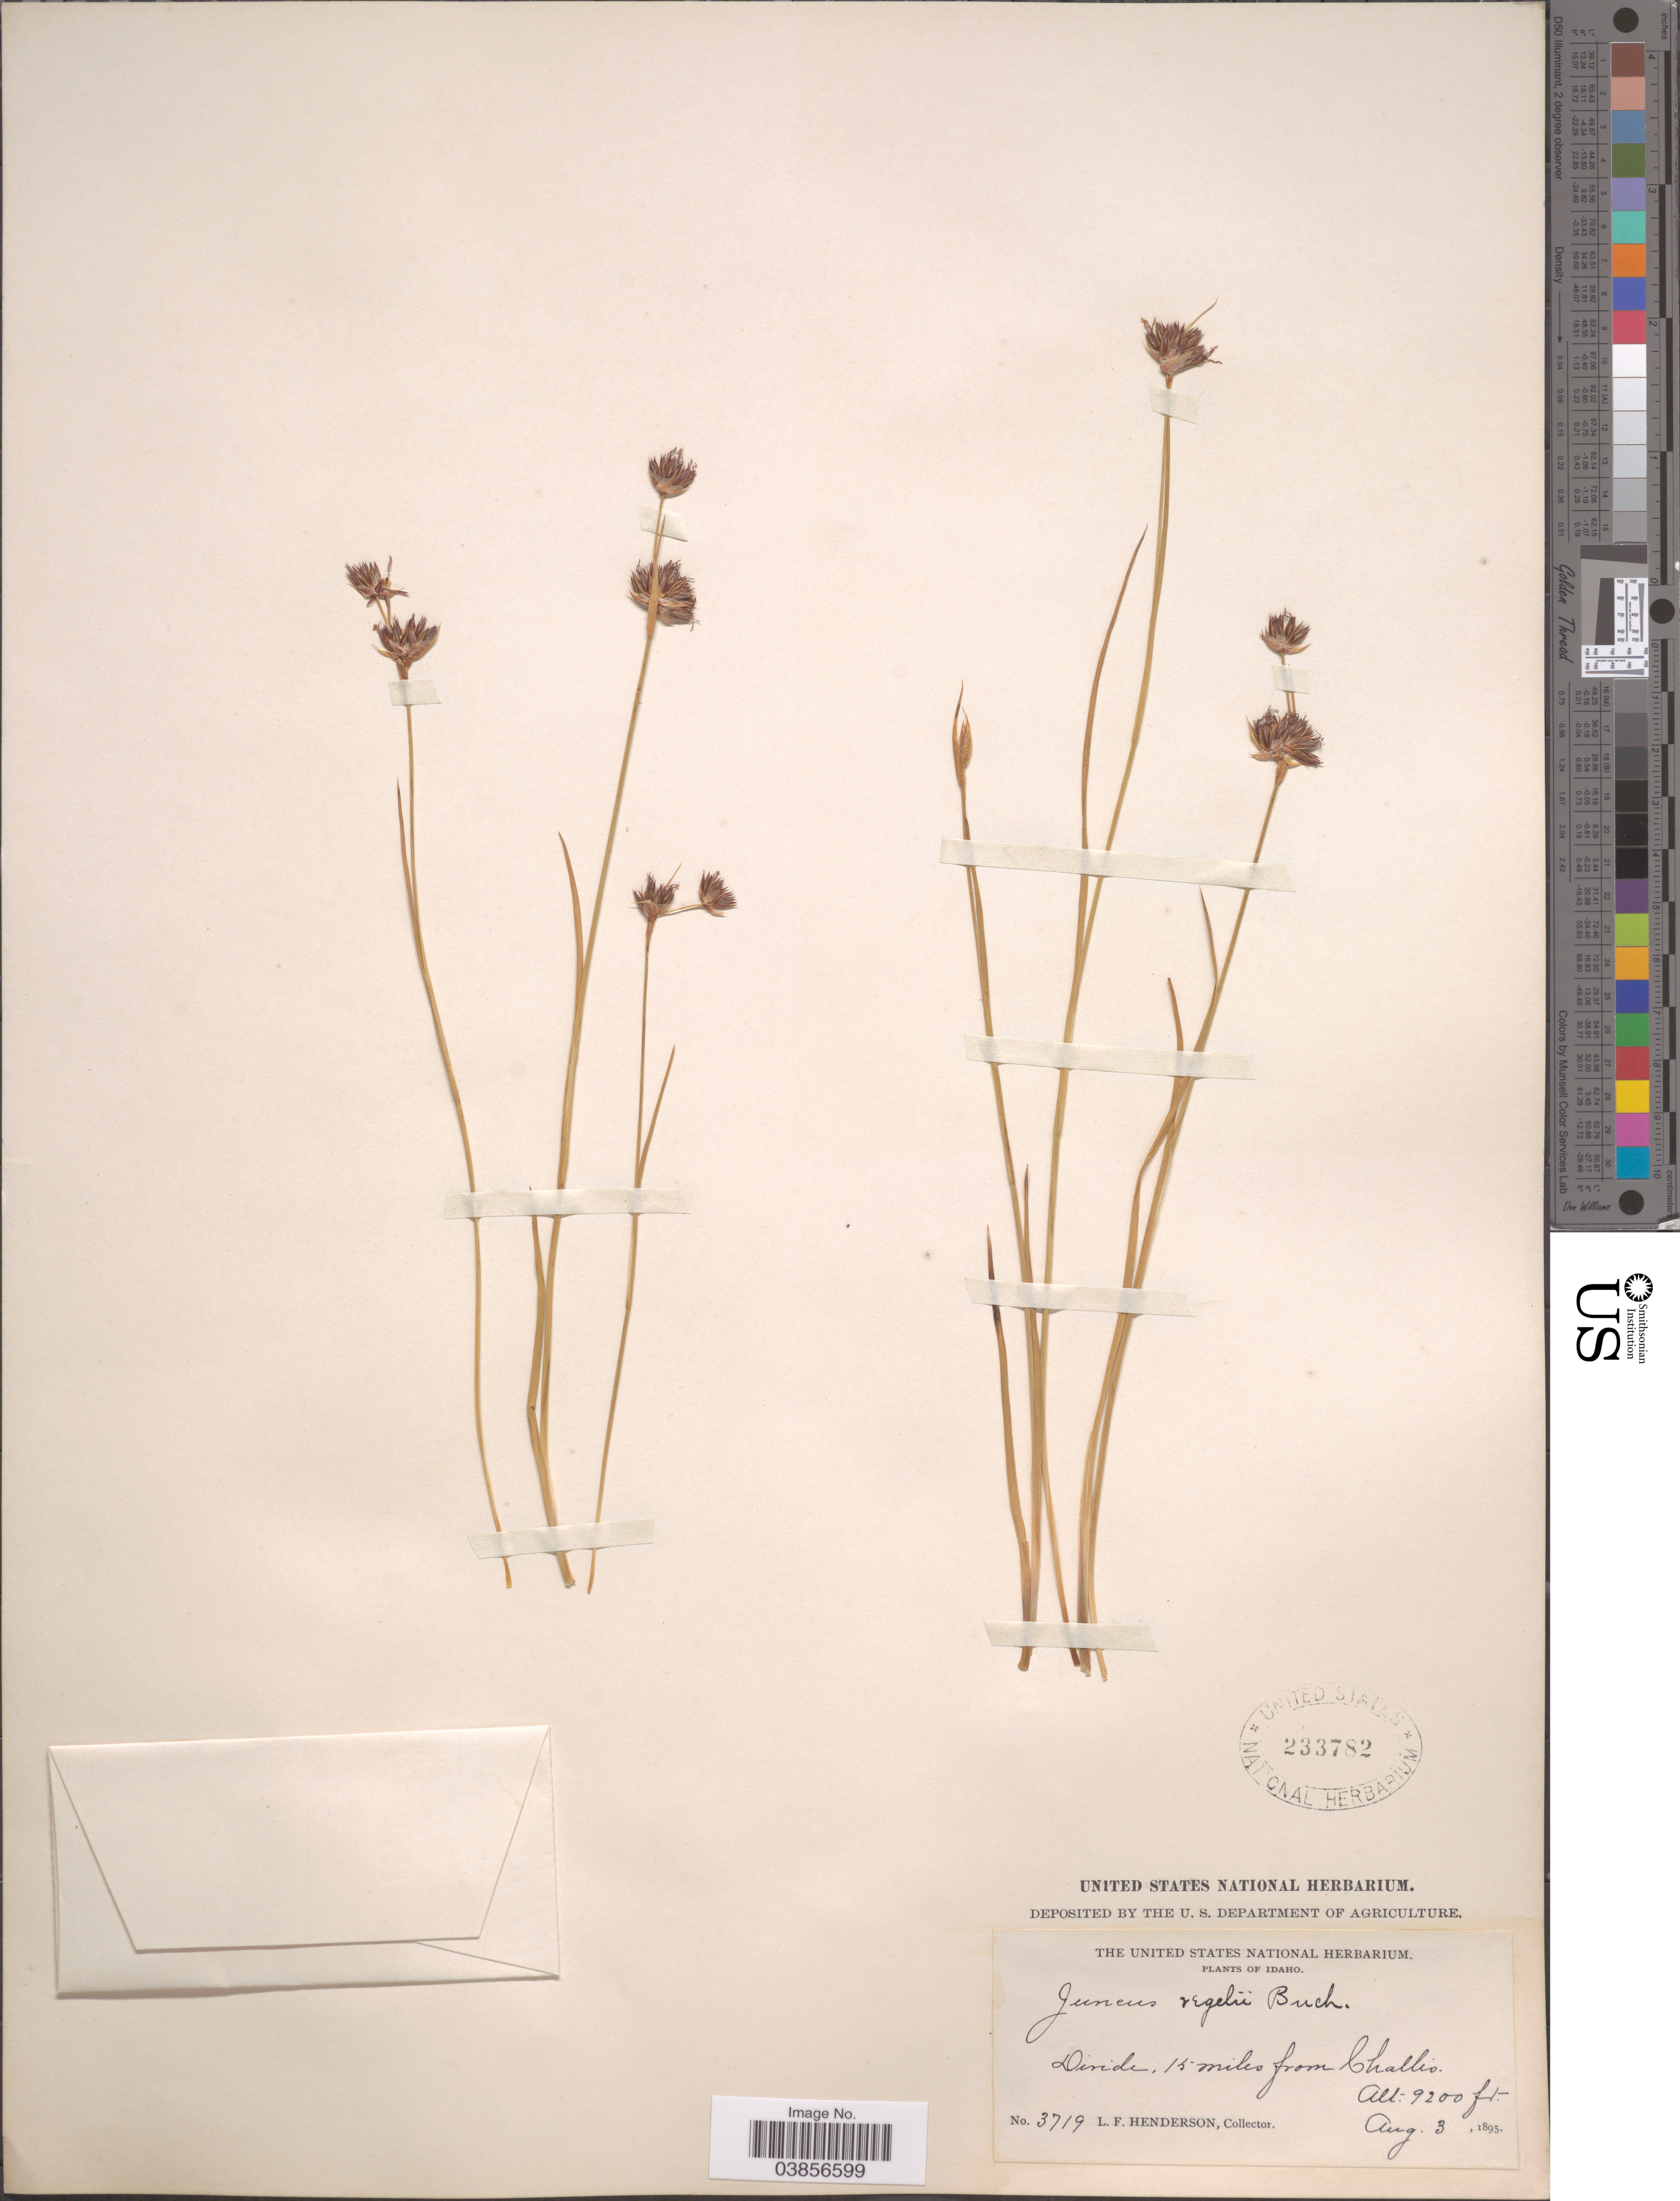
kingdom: Plantae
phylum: Tracheophyta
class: Liliopsida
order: Poales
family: Juncaceae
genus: Juncus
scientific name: Juncus regelii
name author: Buchenau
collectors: L. Henderson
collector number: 3719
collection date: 1895-08-03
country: United States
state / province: Idaho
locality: Divide, 15 miles from Challis.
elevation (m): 2804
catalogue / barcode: US 233782